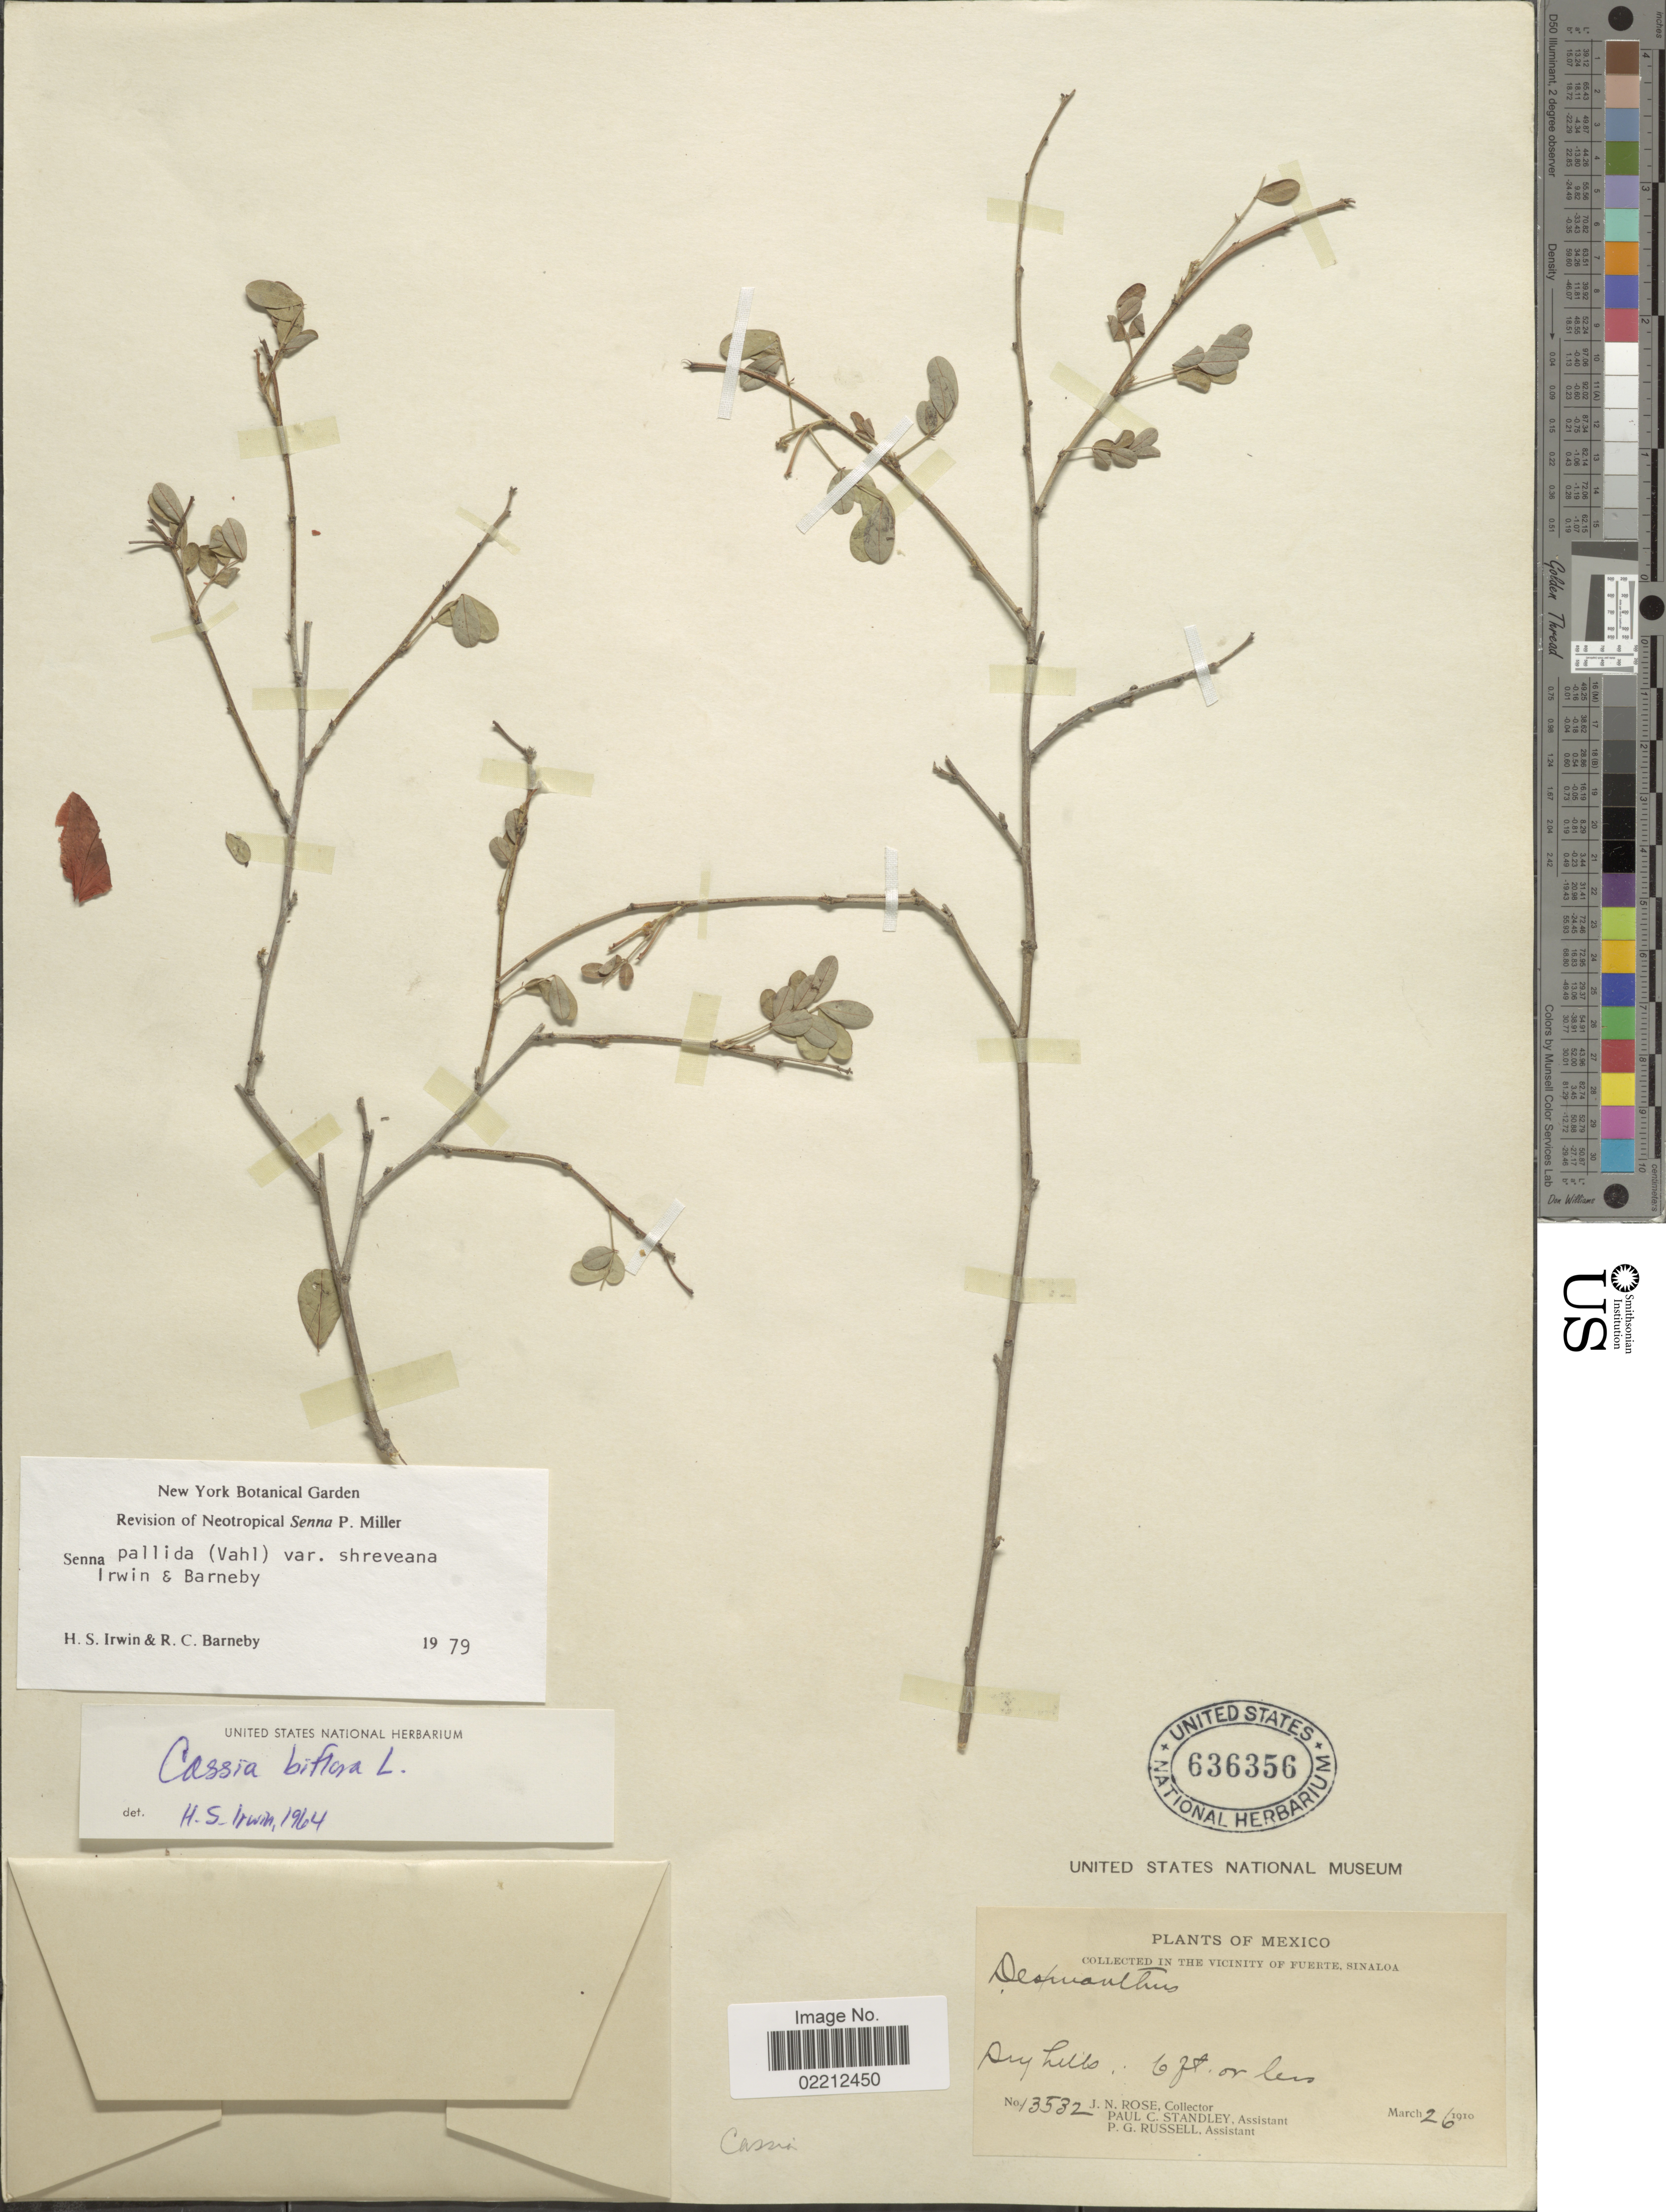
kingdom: Plantae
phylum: Tracheophyta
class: Magnoliopsida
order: Fabales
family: Fabaceae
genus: Senna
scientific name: Senna pallida var. shreveana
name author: H.S. Irwin & Barneby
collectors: J. N. Rose, P. C. Standley & P. G. Russell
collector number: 13532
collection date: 1910-03-26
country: Mexico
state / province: Sinaloa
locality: In the vicinity of Fuerte, Sinaloa. Dry hills.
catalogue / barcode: US 636356